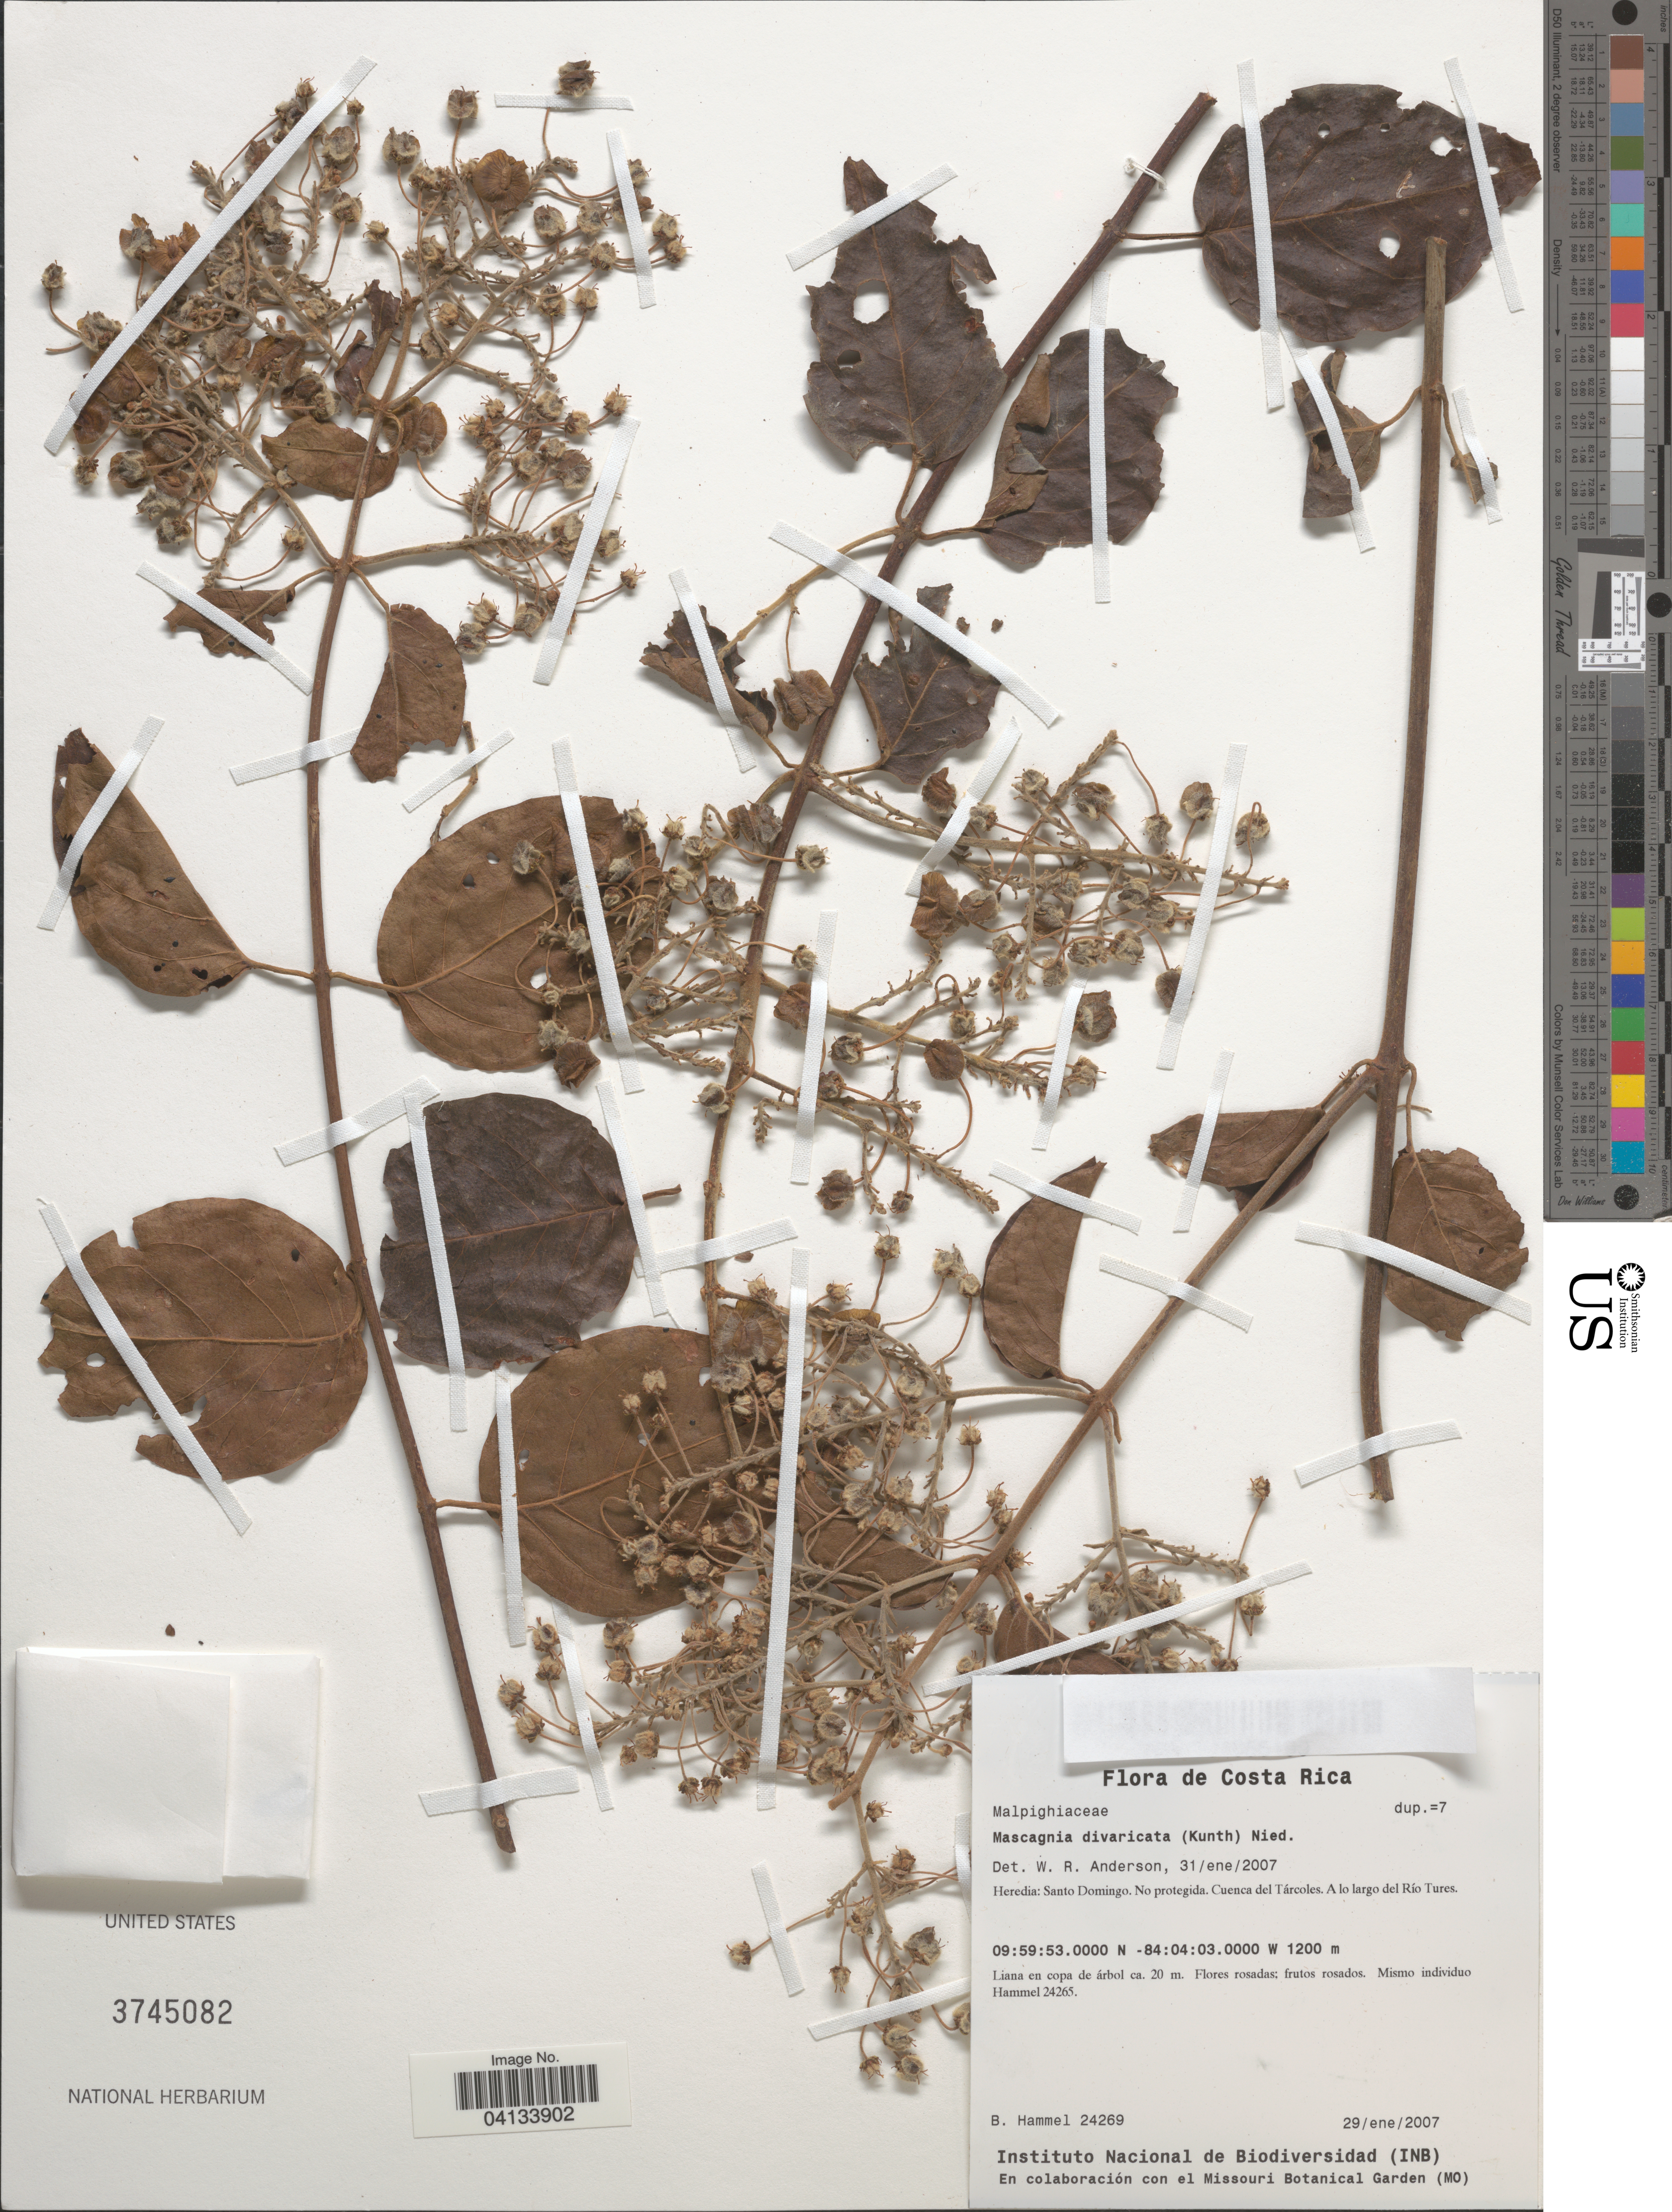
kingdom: Plantae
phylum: Tracheophyta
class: Magnoliopsida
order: Malpighiales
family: Malpighiaceae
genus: Mascagnia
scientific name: Mascagnia divaricata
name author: (Kunth) Nied.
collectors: B. Hammel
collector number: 24269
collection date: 2007-01-29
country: Costa Rica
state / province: Heredia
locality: Santo Domingo. No protegida. Cuenca del Tárcoles. A lo largo del Río Tures.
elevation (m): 1200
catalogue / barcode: US 3745082